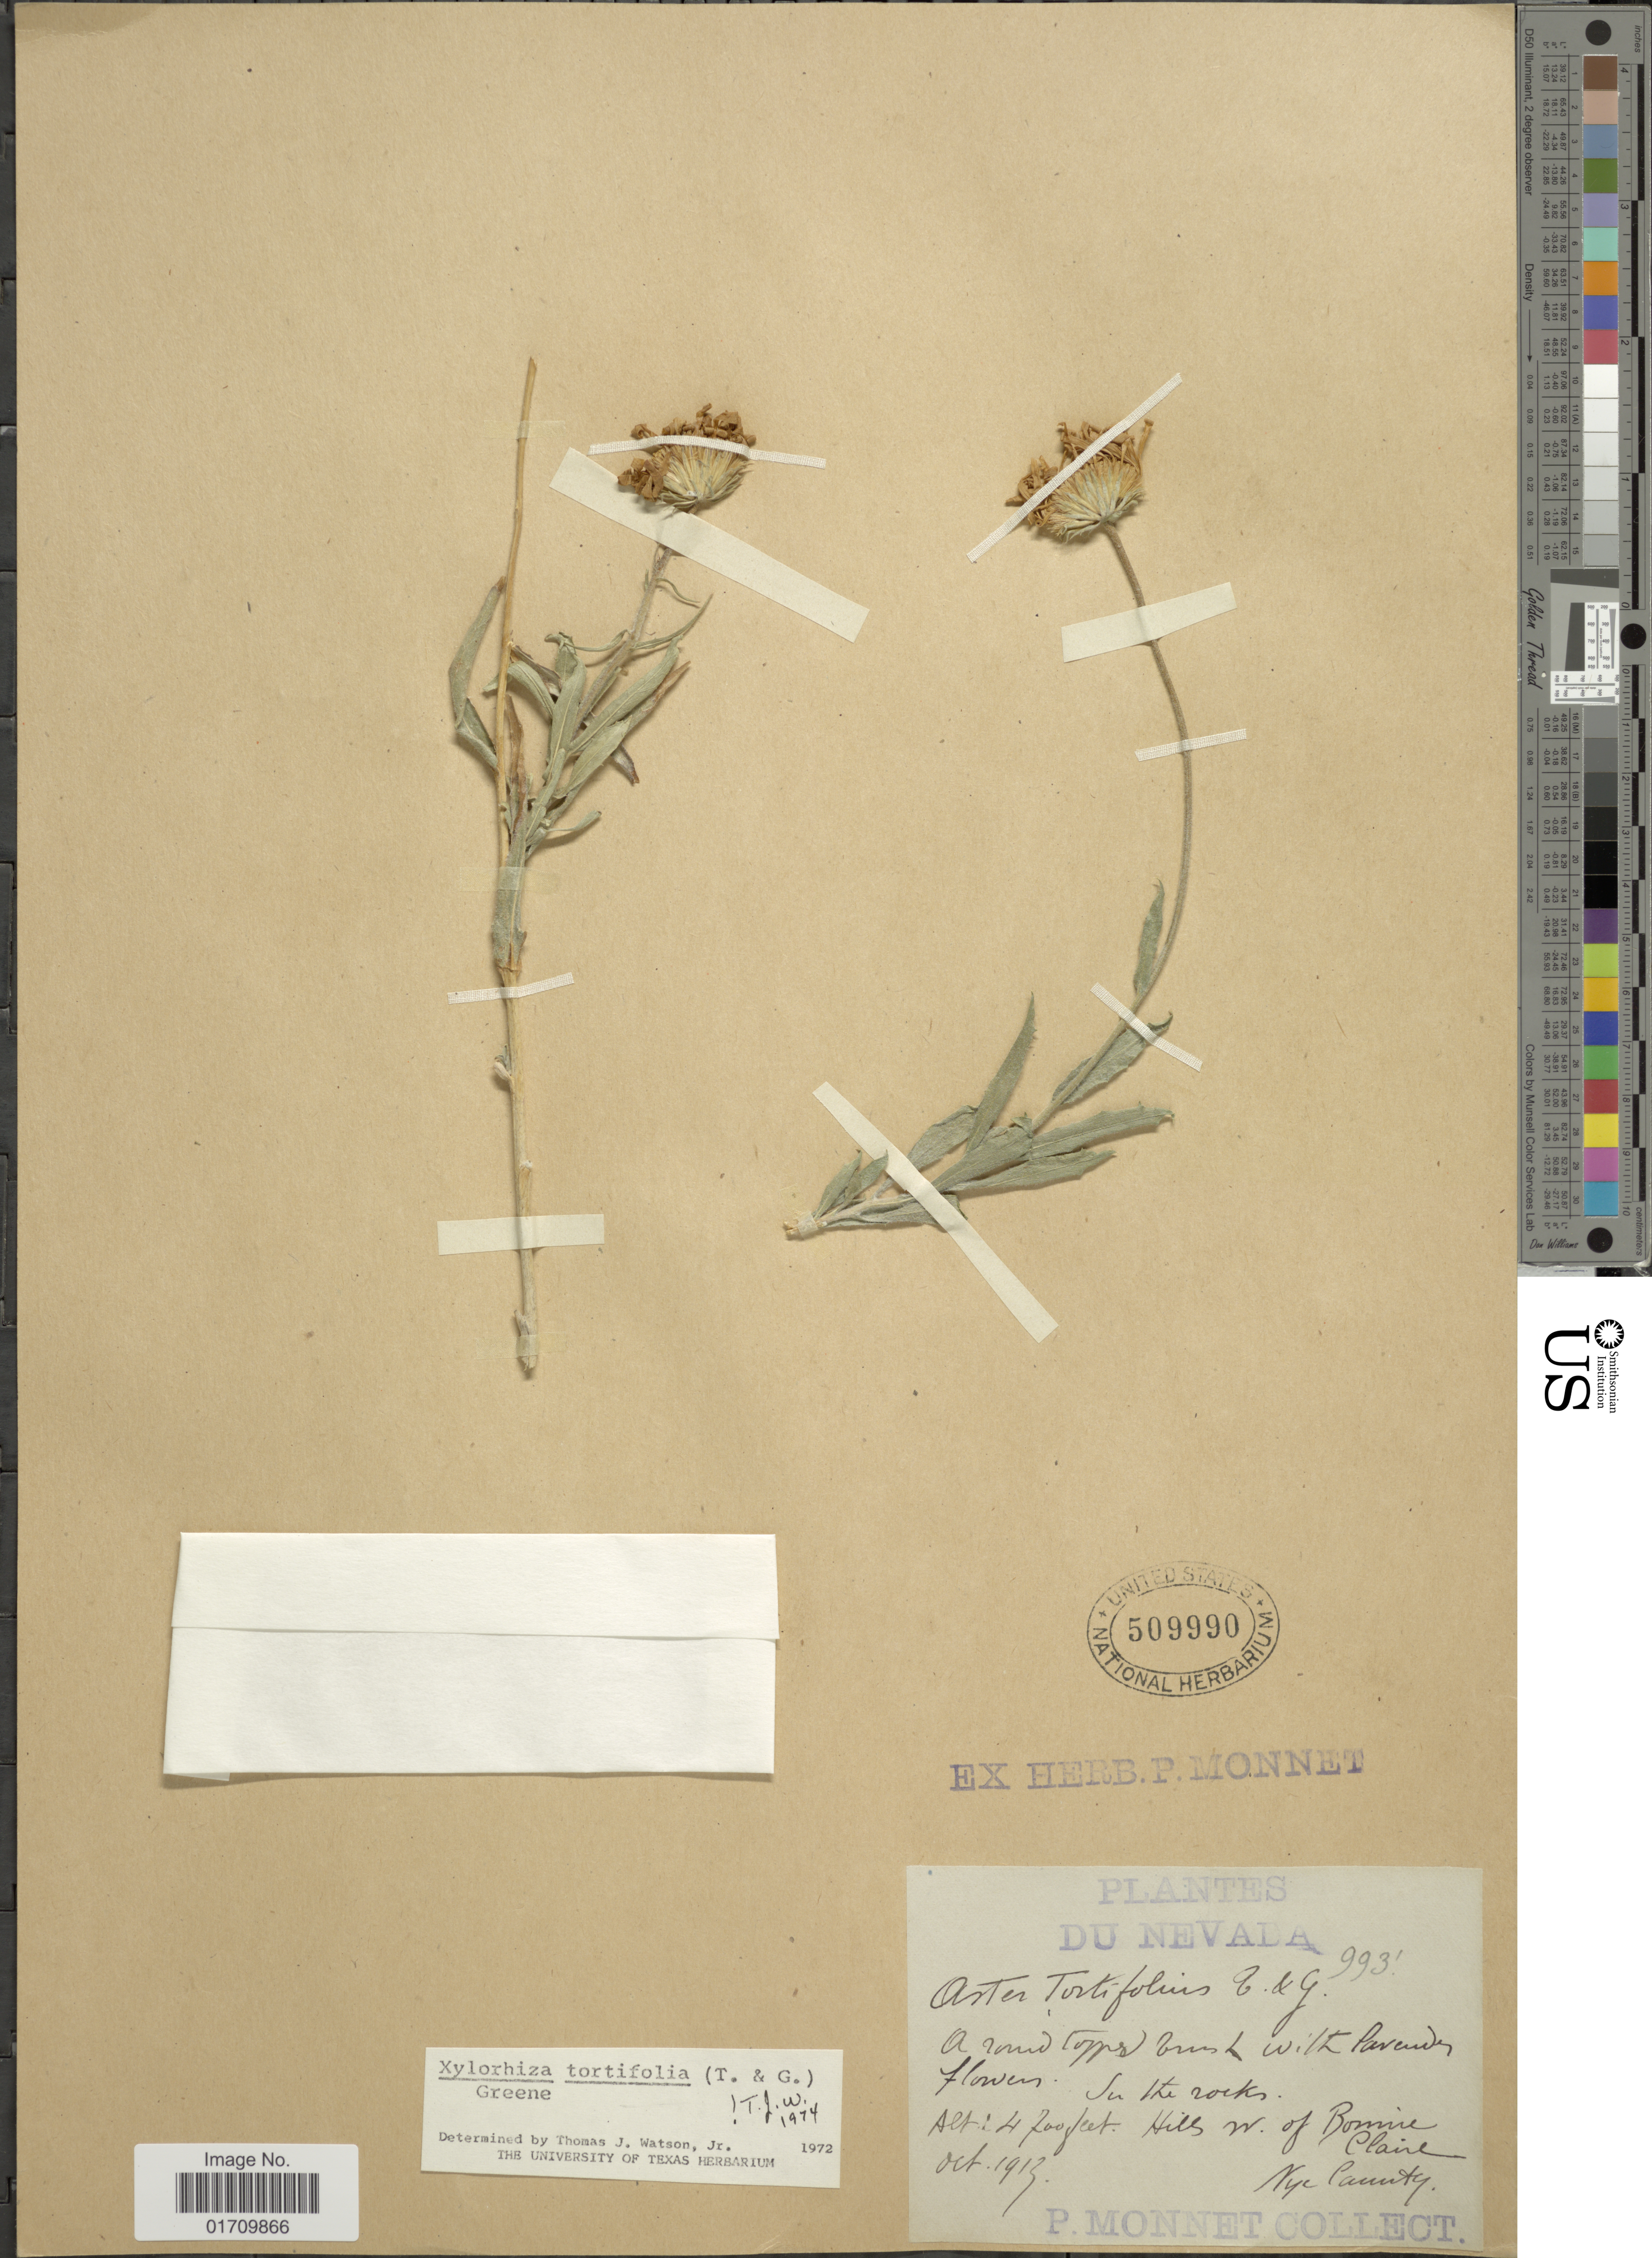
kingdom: Plantae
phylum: Tracheophyta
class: Magnoliopsida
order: Asterales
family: Asteraceae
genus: Xylorhiza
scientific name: Xylorhiza tortifolia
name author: (Torr. & A. Gray) Greene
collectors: P. Monnet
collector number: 993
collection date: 1913-10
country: United States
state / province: Nevada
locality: Hills W. of Bonnie Claire, Nye County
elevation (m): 1433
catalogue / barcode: US 509990